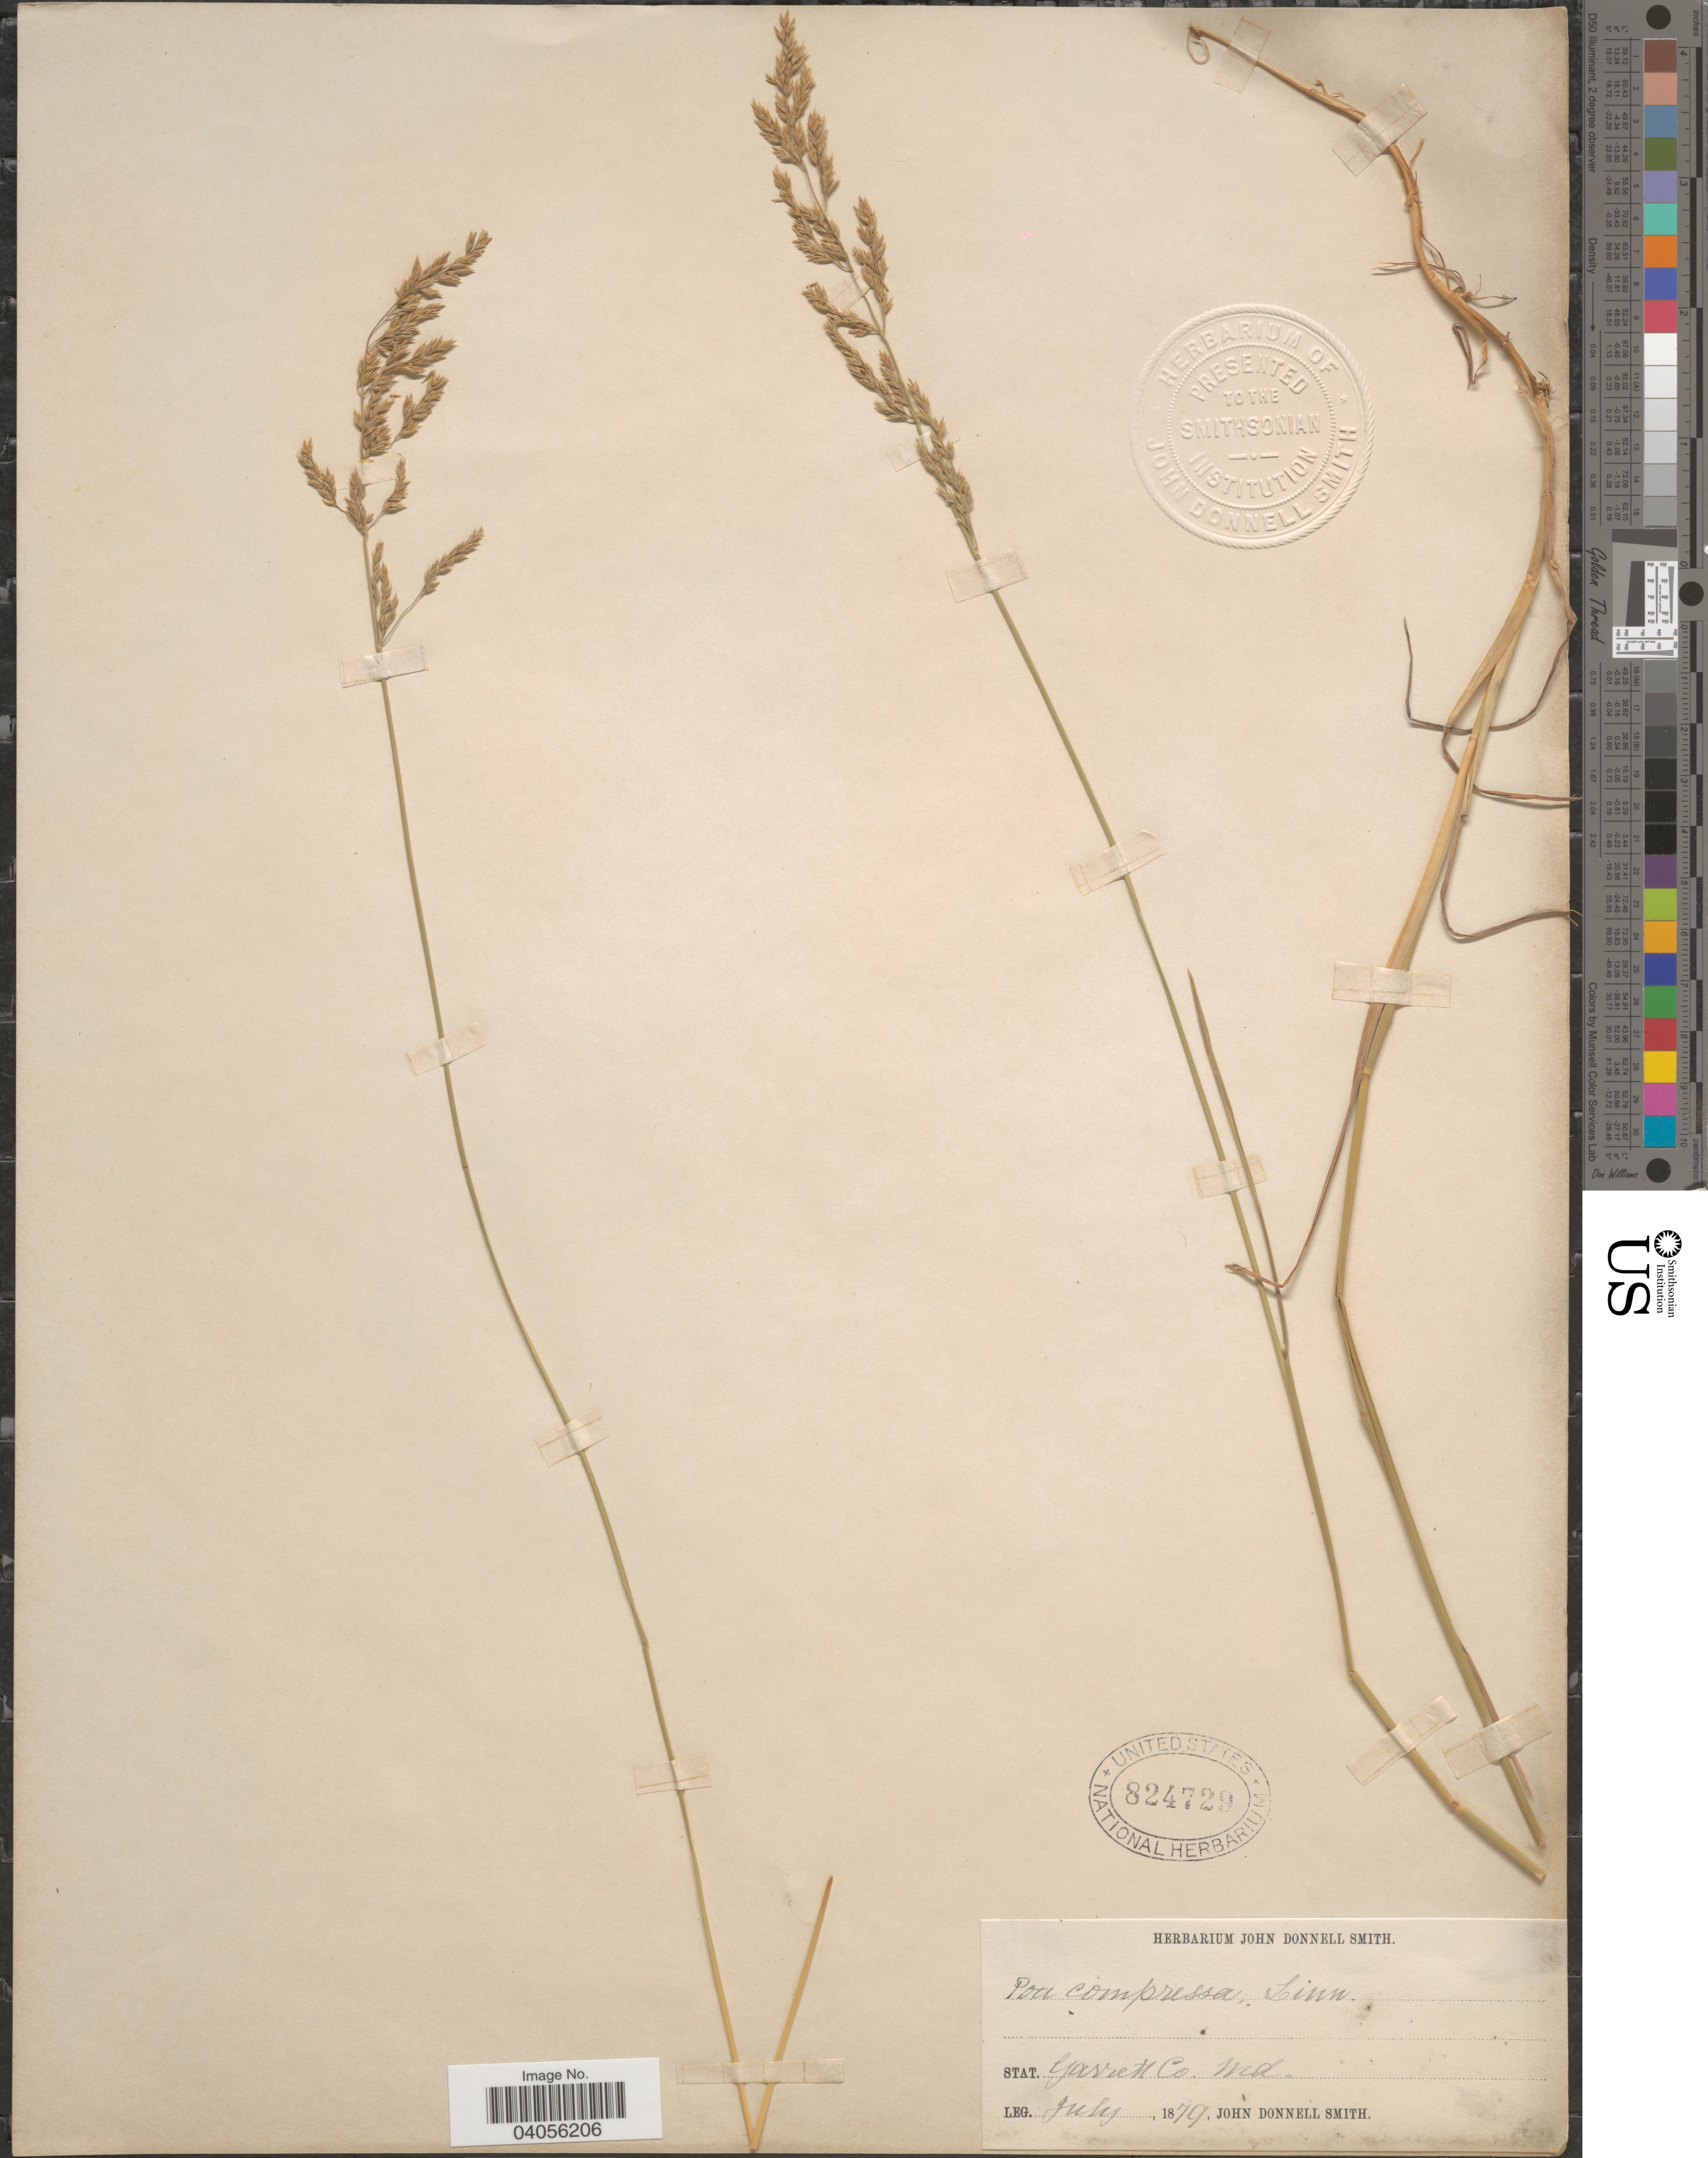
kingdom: Plantae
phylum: Tracheophyta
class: Liliopsida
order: Poales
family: Poaceae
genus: Poa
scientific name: Poa compressa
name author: L.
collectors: J. Donnell Smith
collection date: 1879-07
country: United States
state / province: Maryland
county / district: Garrett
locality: Stat. Garrett Co.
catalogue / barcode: US 824729